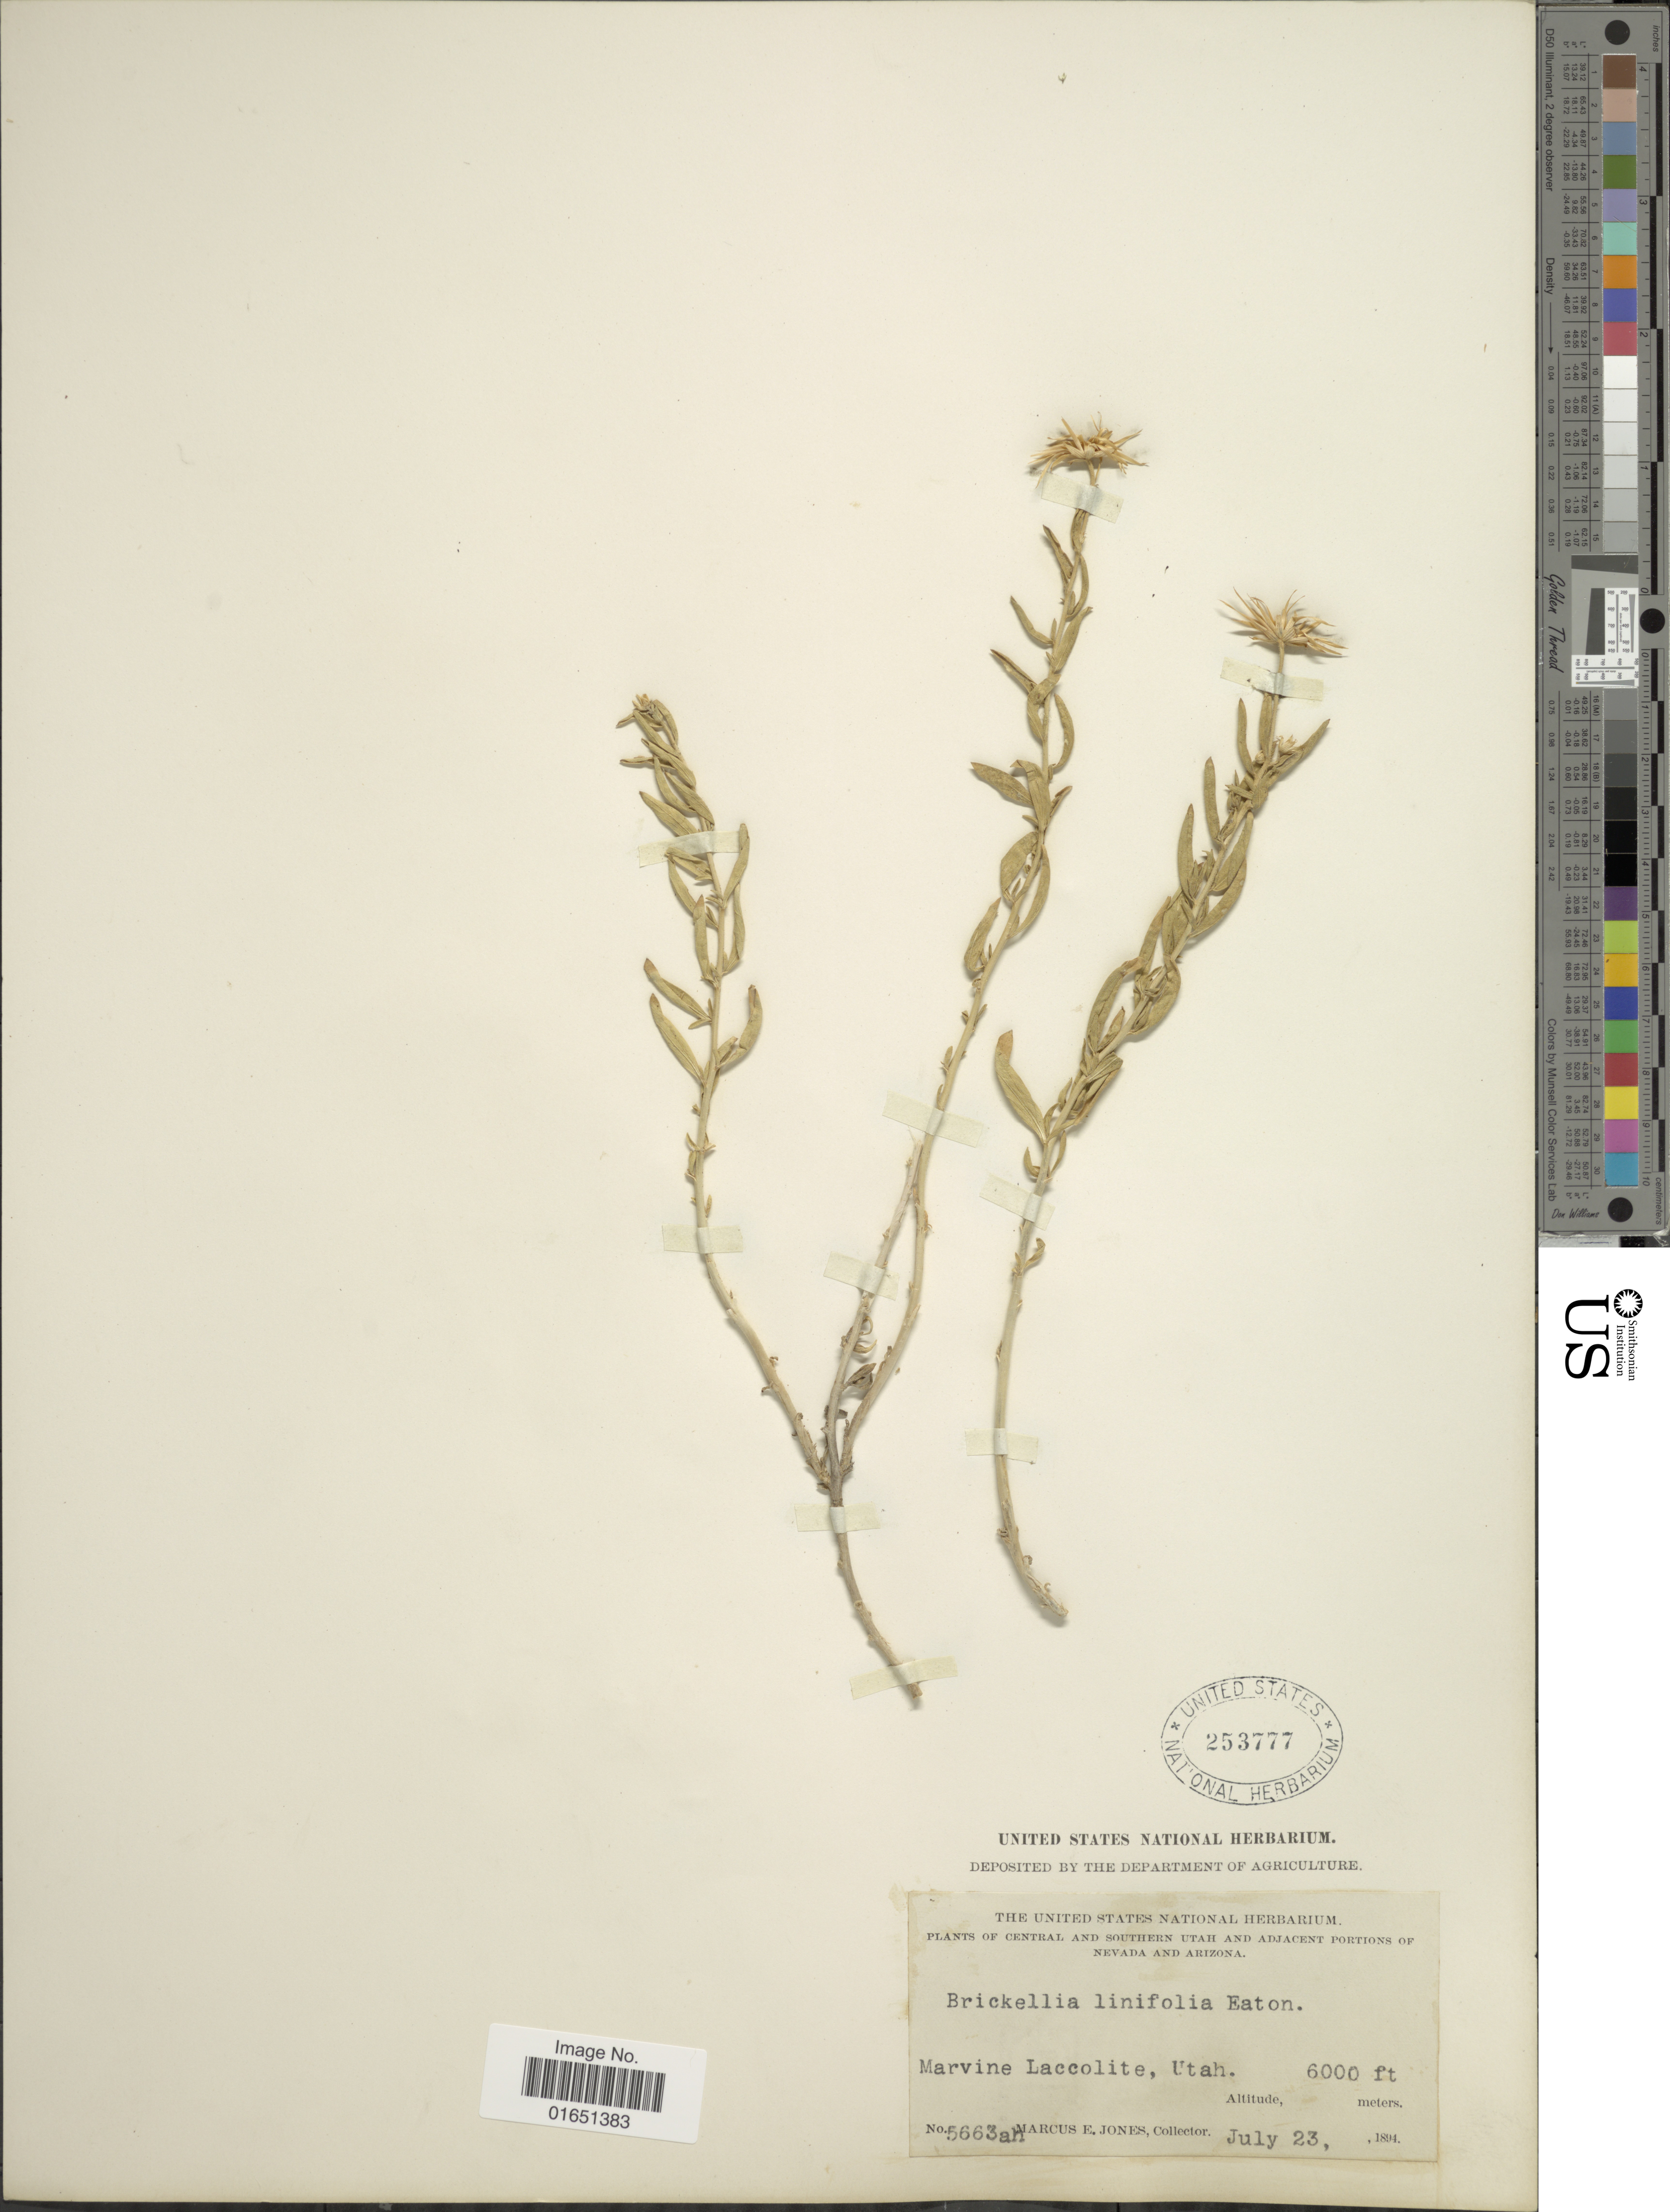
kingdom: Plantae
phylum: Tracheophyta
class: Magnoliopsida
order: Asterales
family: Asteraceae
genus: Brickellia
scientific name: Brickellia oblongifolia var. linifolia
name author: (D.C. Eaton) B.L. Rob.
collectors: M. E. Jones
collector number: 5663an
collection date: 1894-07-23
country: United States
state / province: Utah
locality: Central and Southern Utah and Adjacent portions of Nevada and Arizona, Marvine Laccolite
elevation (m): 1829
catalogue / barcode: US 253777